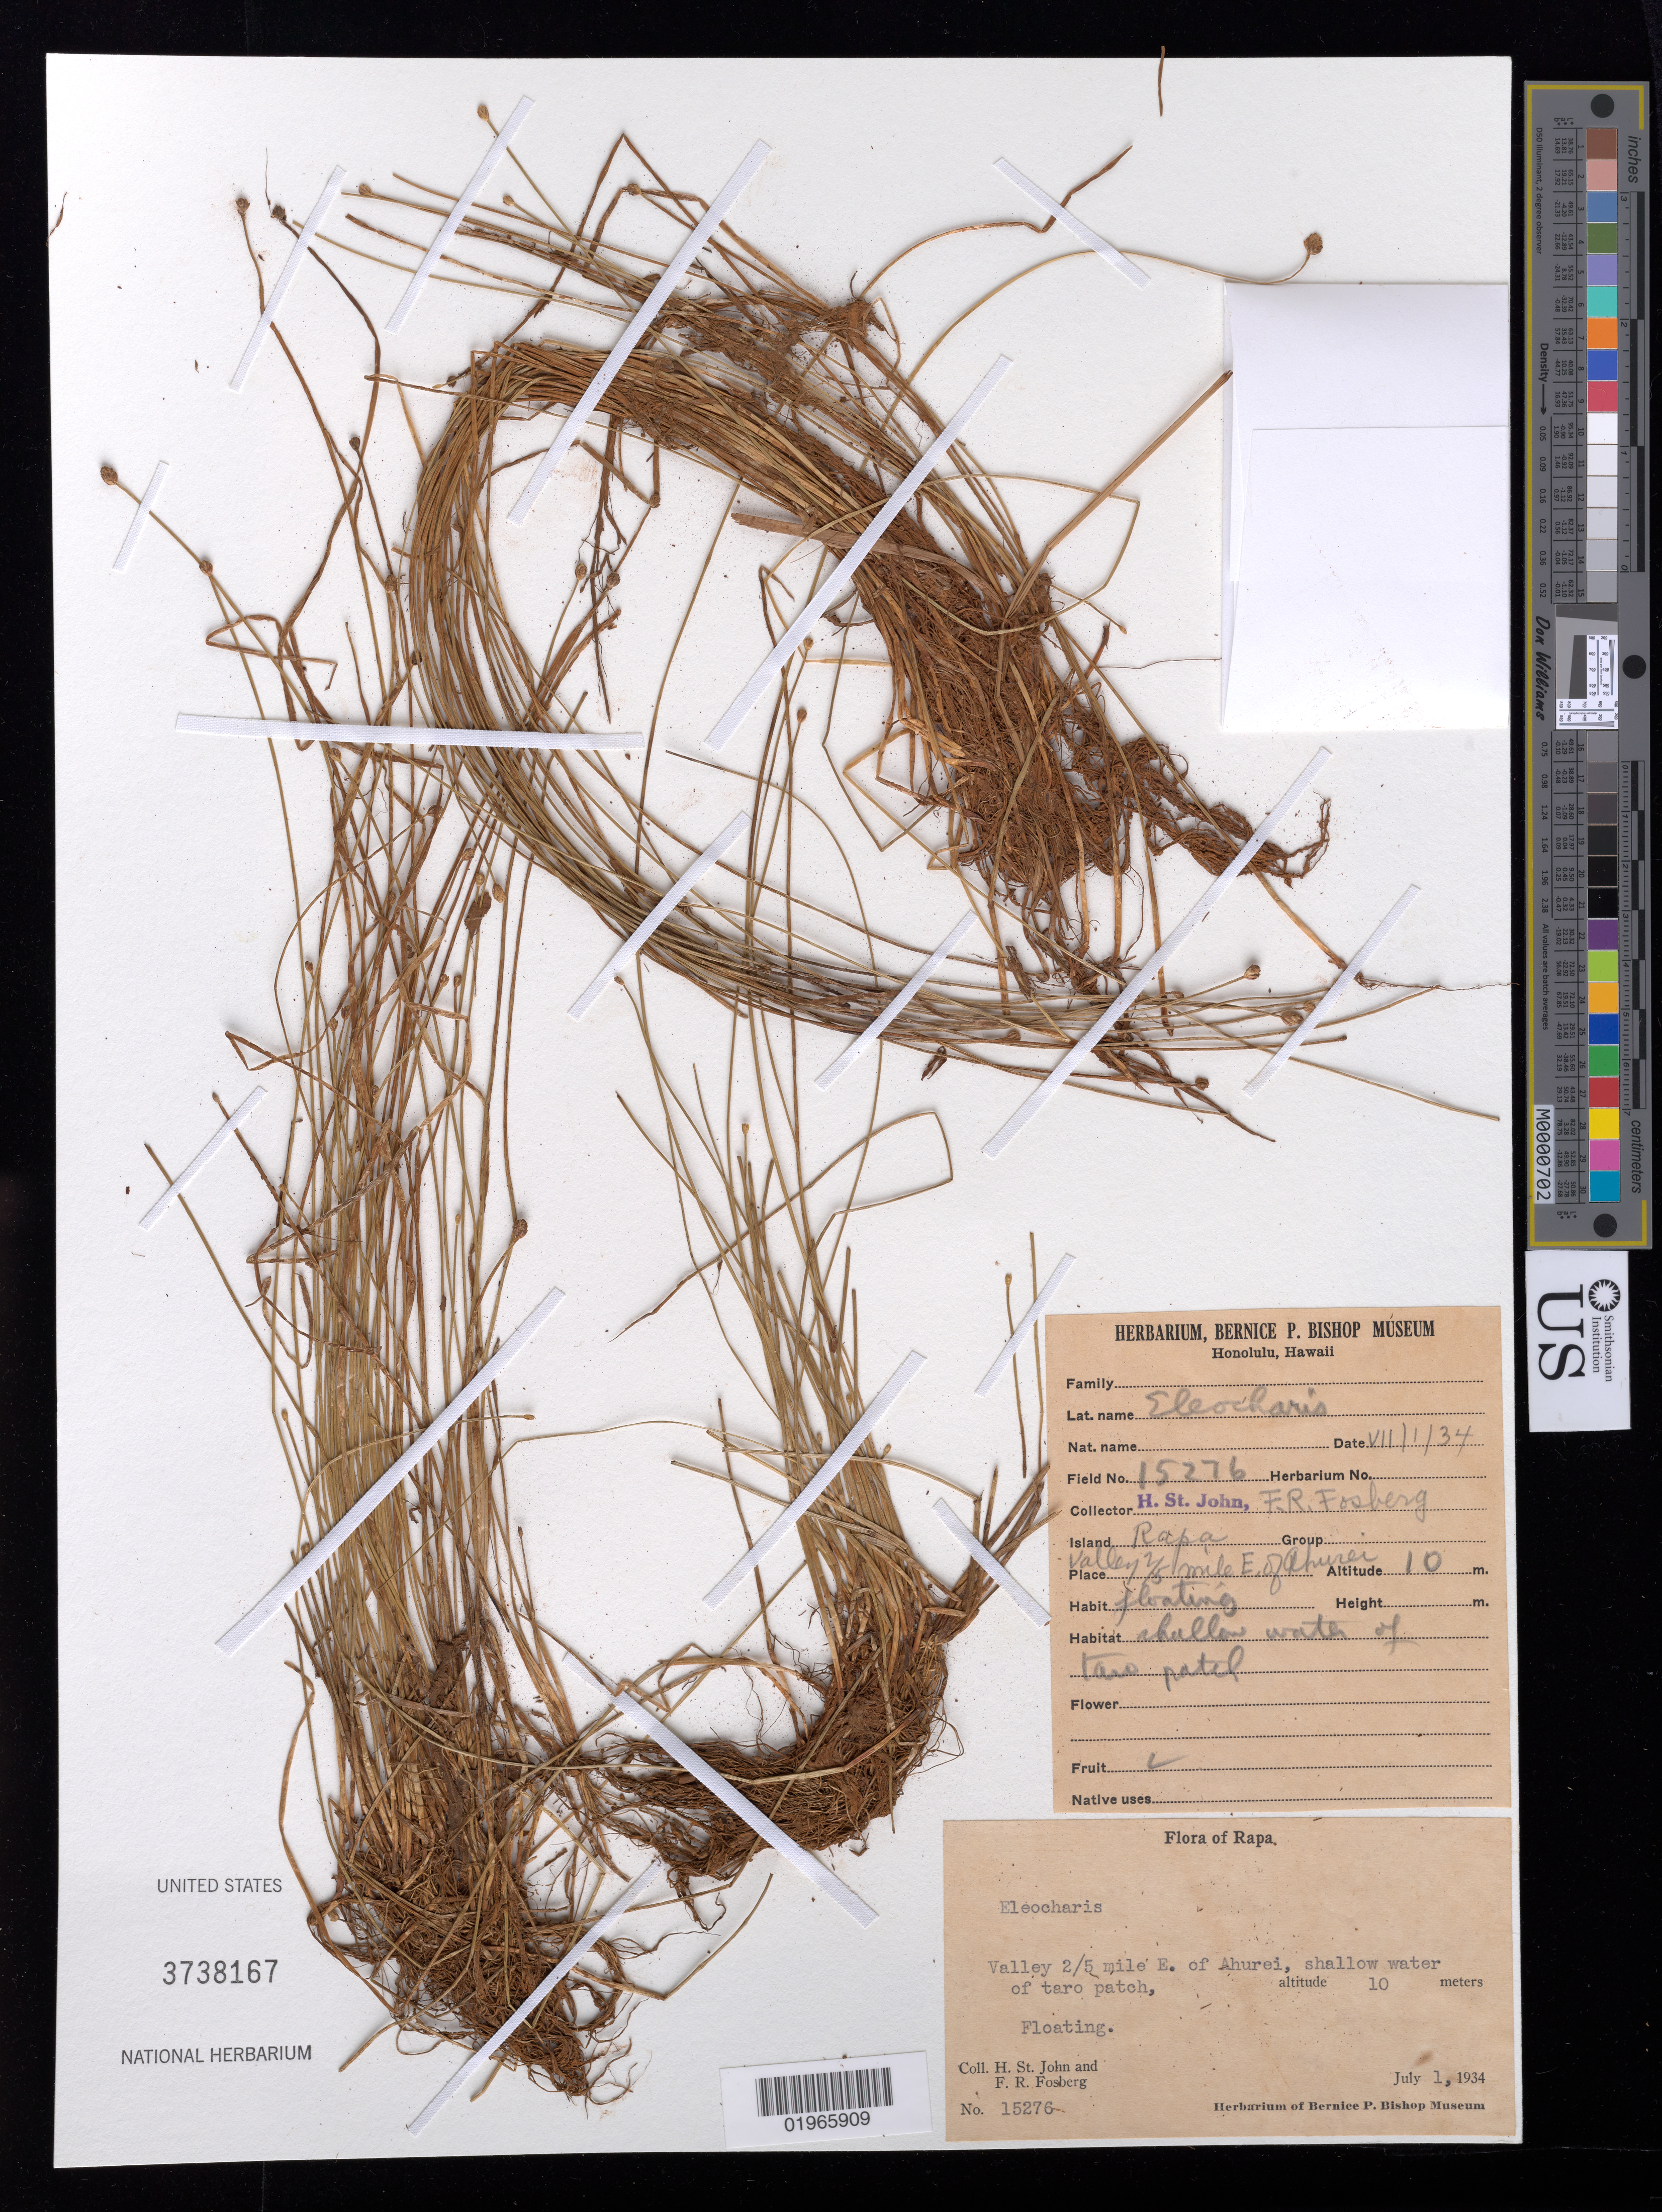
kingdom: Plantae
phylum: Tracheophyta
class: Liliopsida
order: Poales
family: Cyperaceae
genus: Eleocharis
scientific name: Eleocharis sp.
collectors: H. St. John & F. R. Fosberg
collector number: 15276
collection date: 1934-07-01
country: French Polynesia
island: Rapa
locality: Rapa. Valley 2/5 mile E. of Ahurei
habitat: Shallow water of taro patch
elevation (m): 10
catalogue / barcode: US 3738167